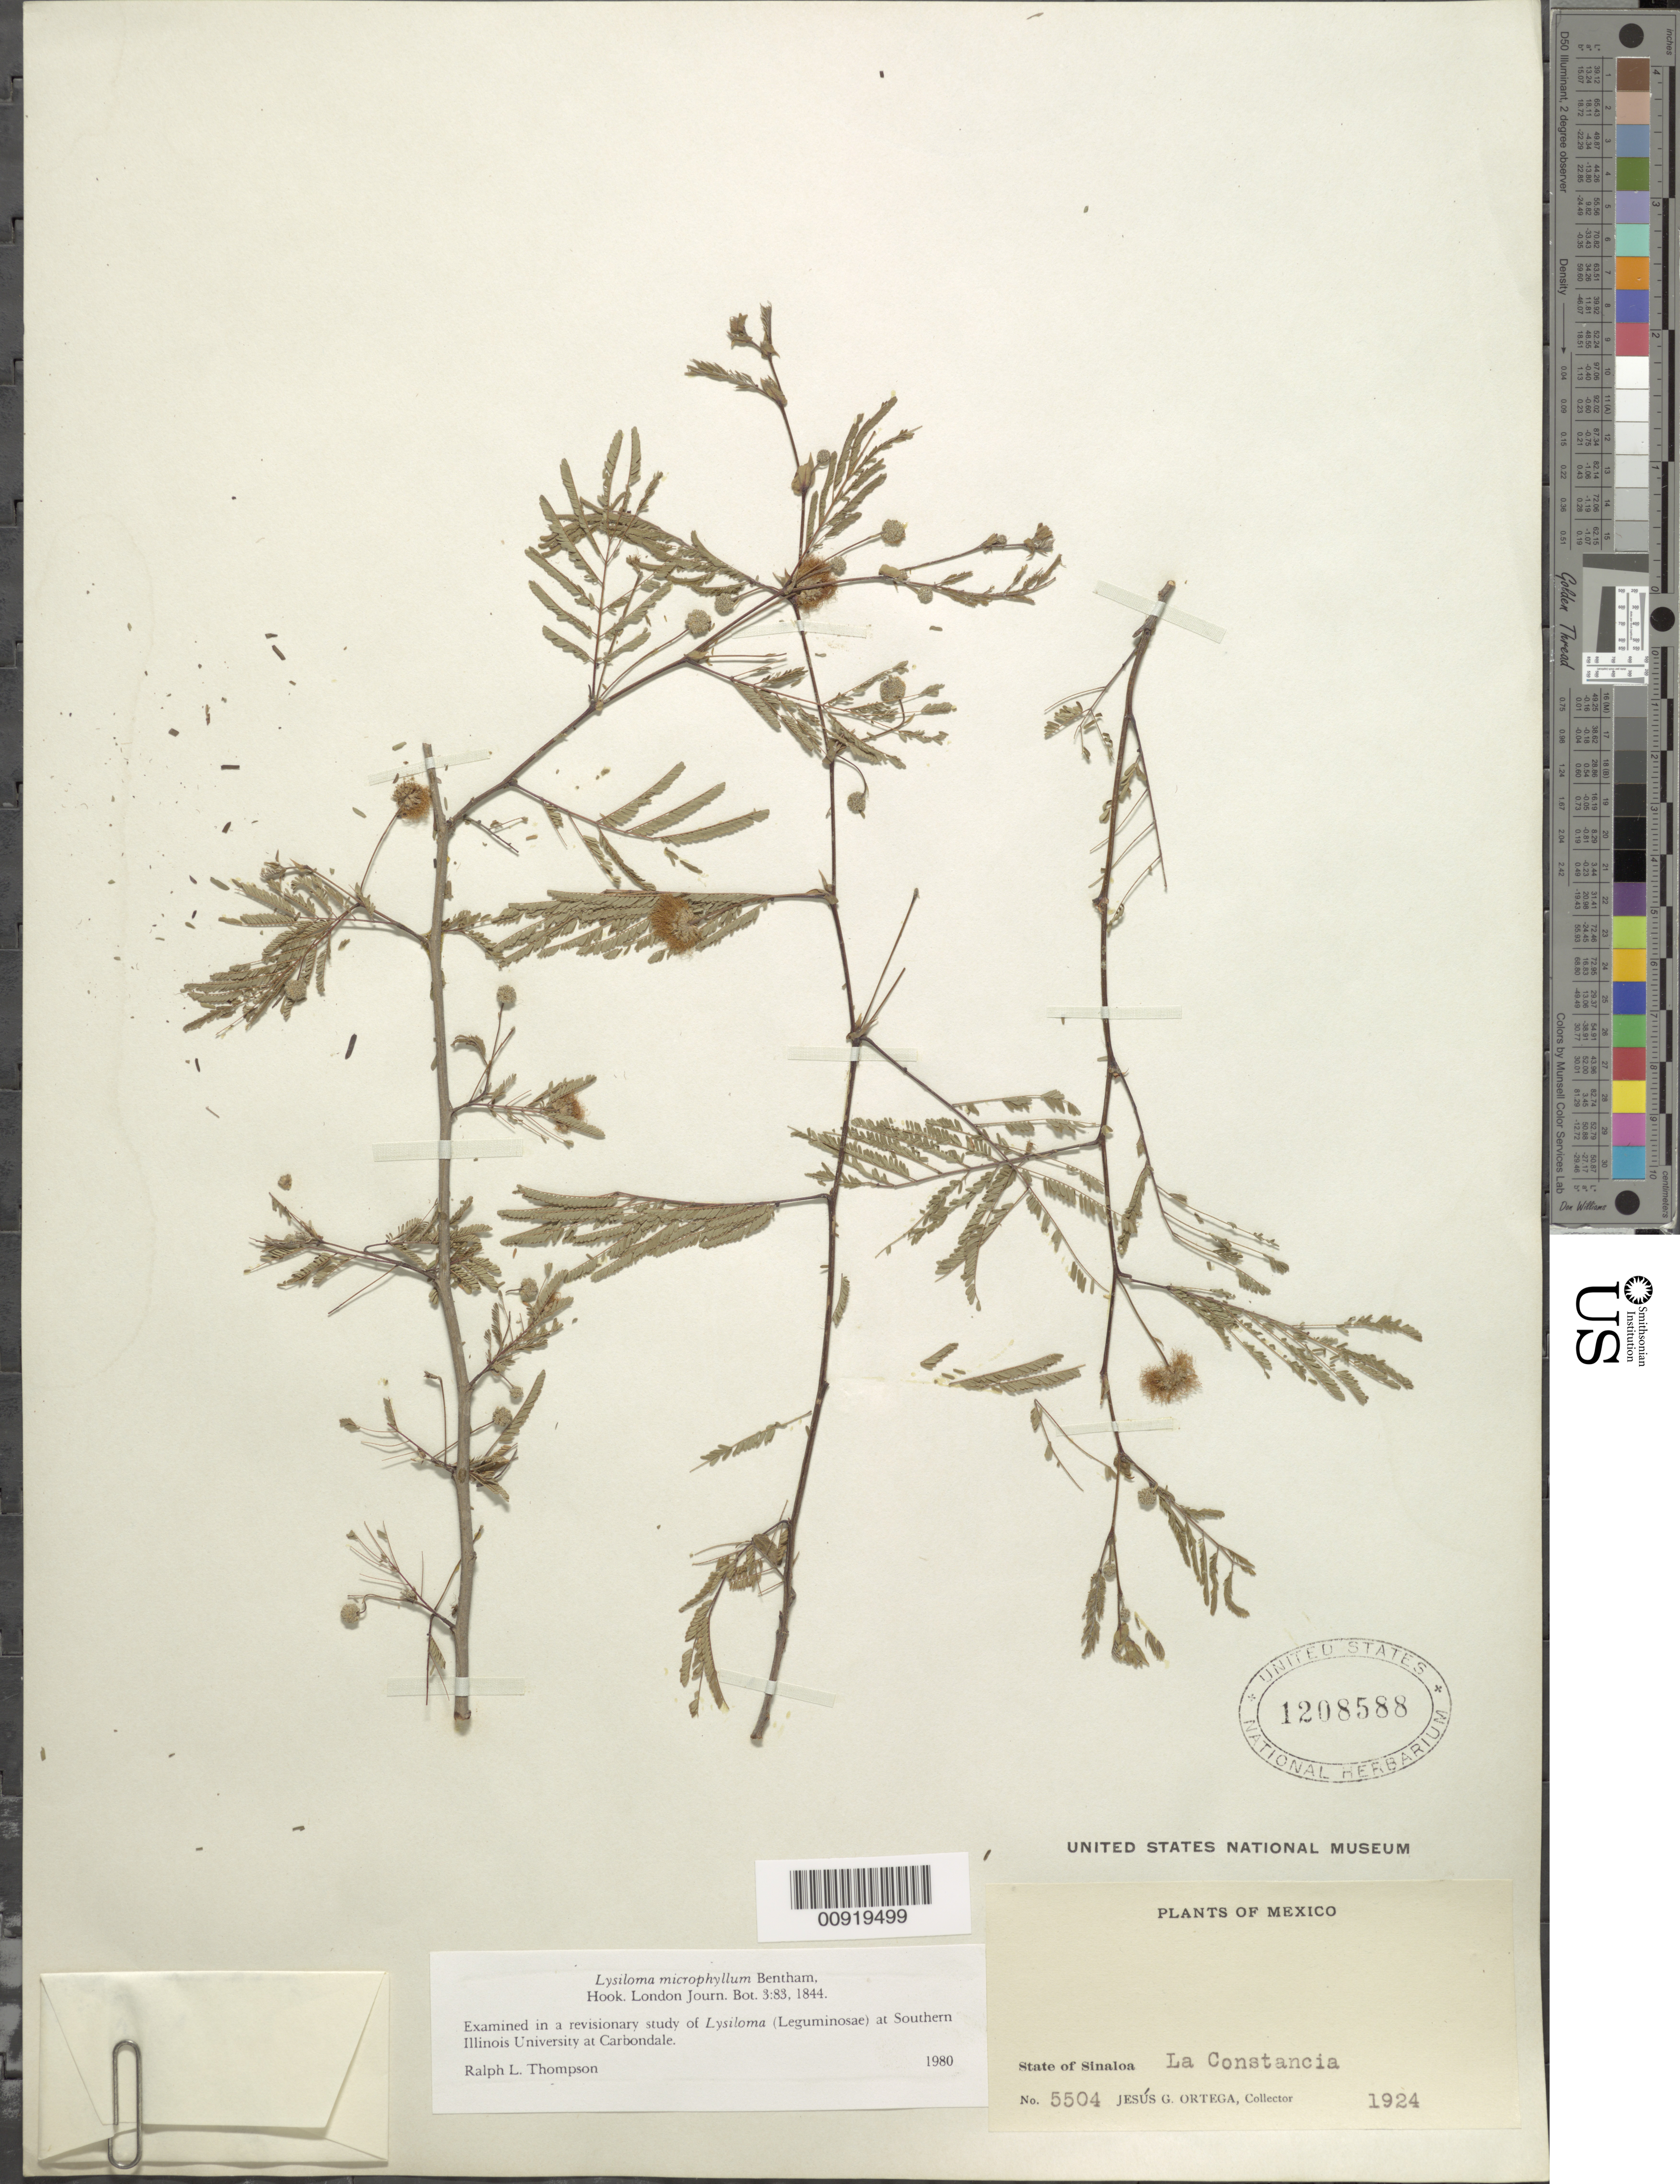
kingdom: Plantae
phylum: Tracheophyta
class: Magnoliopsida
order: Fabales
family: Fabaceae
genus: Lysiloma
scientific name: Lysiloma microphyllum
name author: Benth.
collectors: J. Ortega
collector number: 5504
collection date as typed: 1924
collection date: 1924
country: Mexico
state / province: Sinaloa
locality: State of Sinaloa: La Constancia.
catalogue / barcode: US 1208588